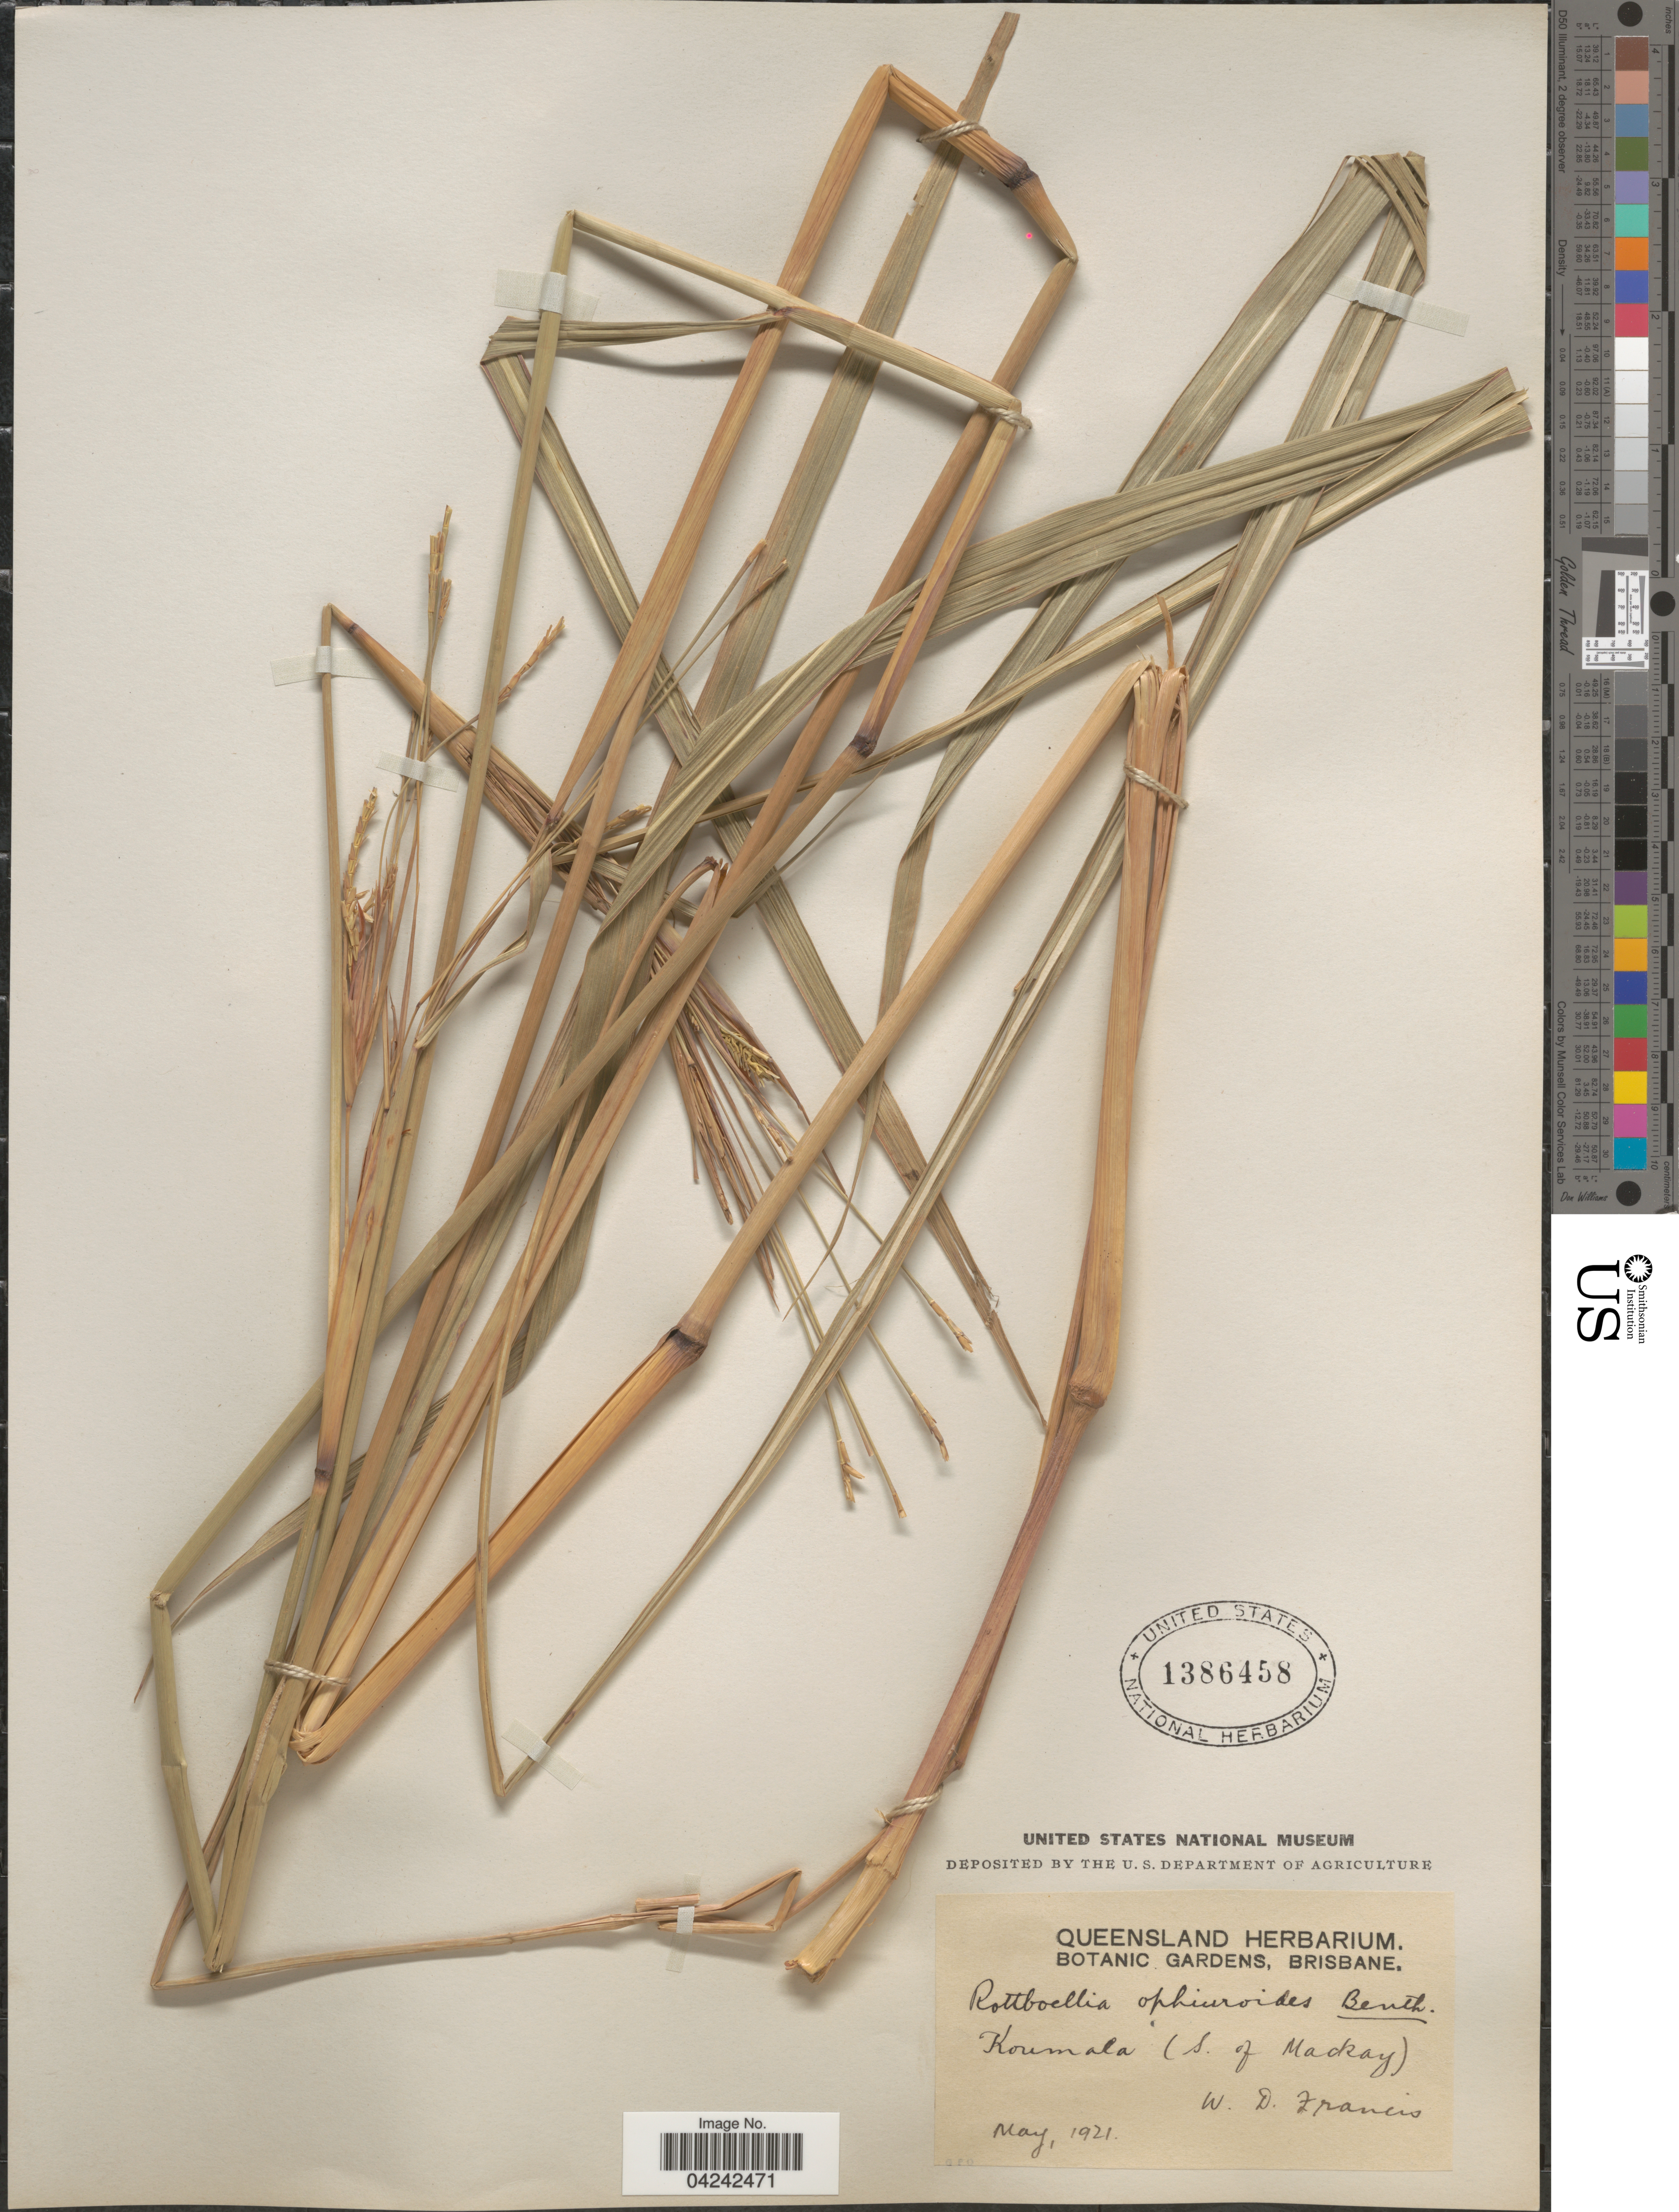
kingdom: Plantae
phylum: Tracheophyta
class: Liliopsida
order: Poales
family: Poaceae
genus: Rottboellia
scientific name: Rottboellia rottboellioides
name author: (R. Br.) Druce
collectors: W. Francis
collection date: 1921-05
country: Australia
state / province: Queensland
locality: Koumala (S. of Mackay).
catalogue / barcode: US 1386458